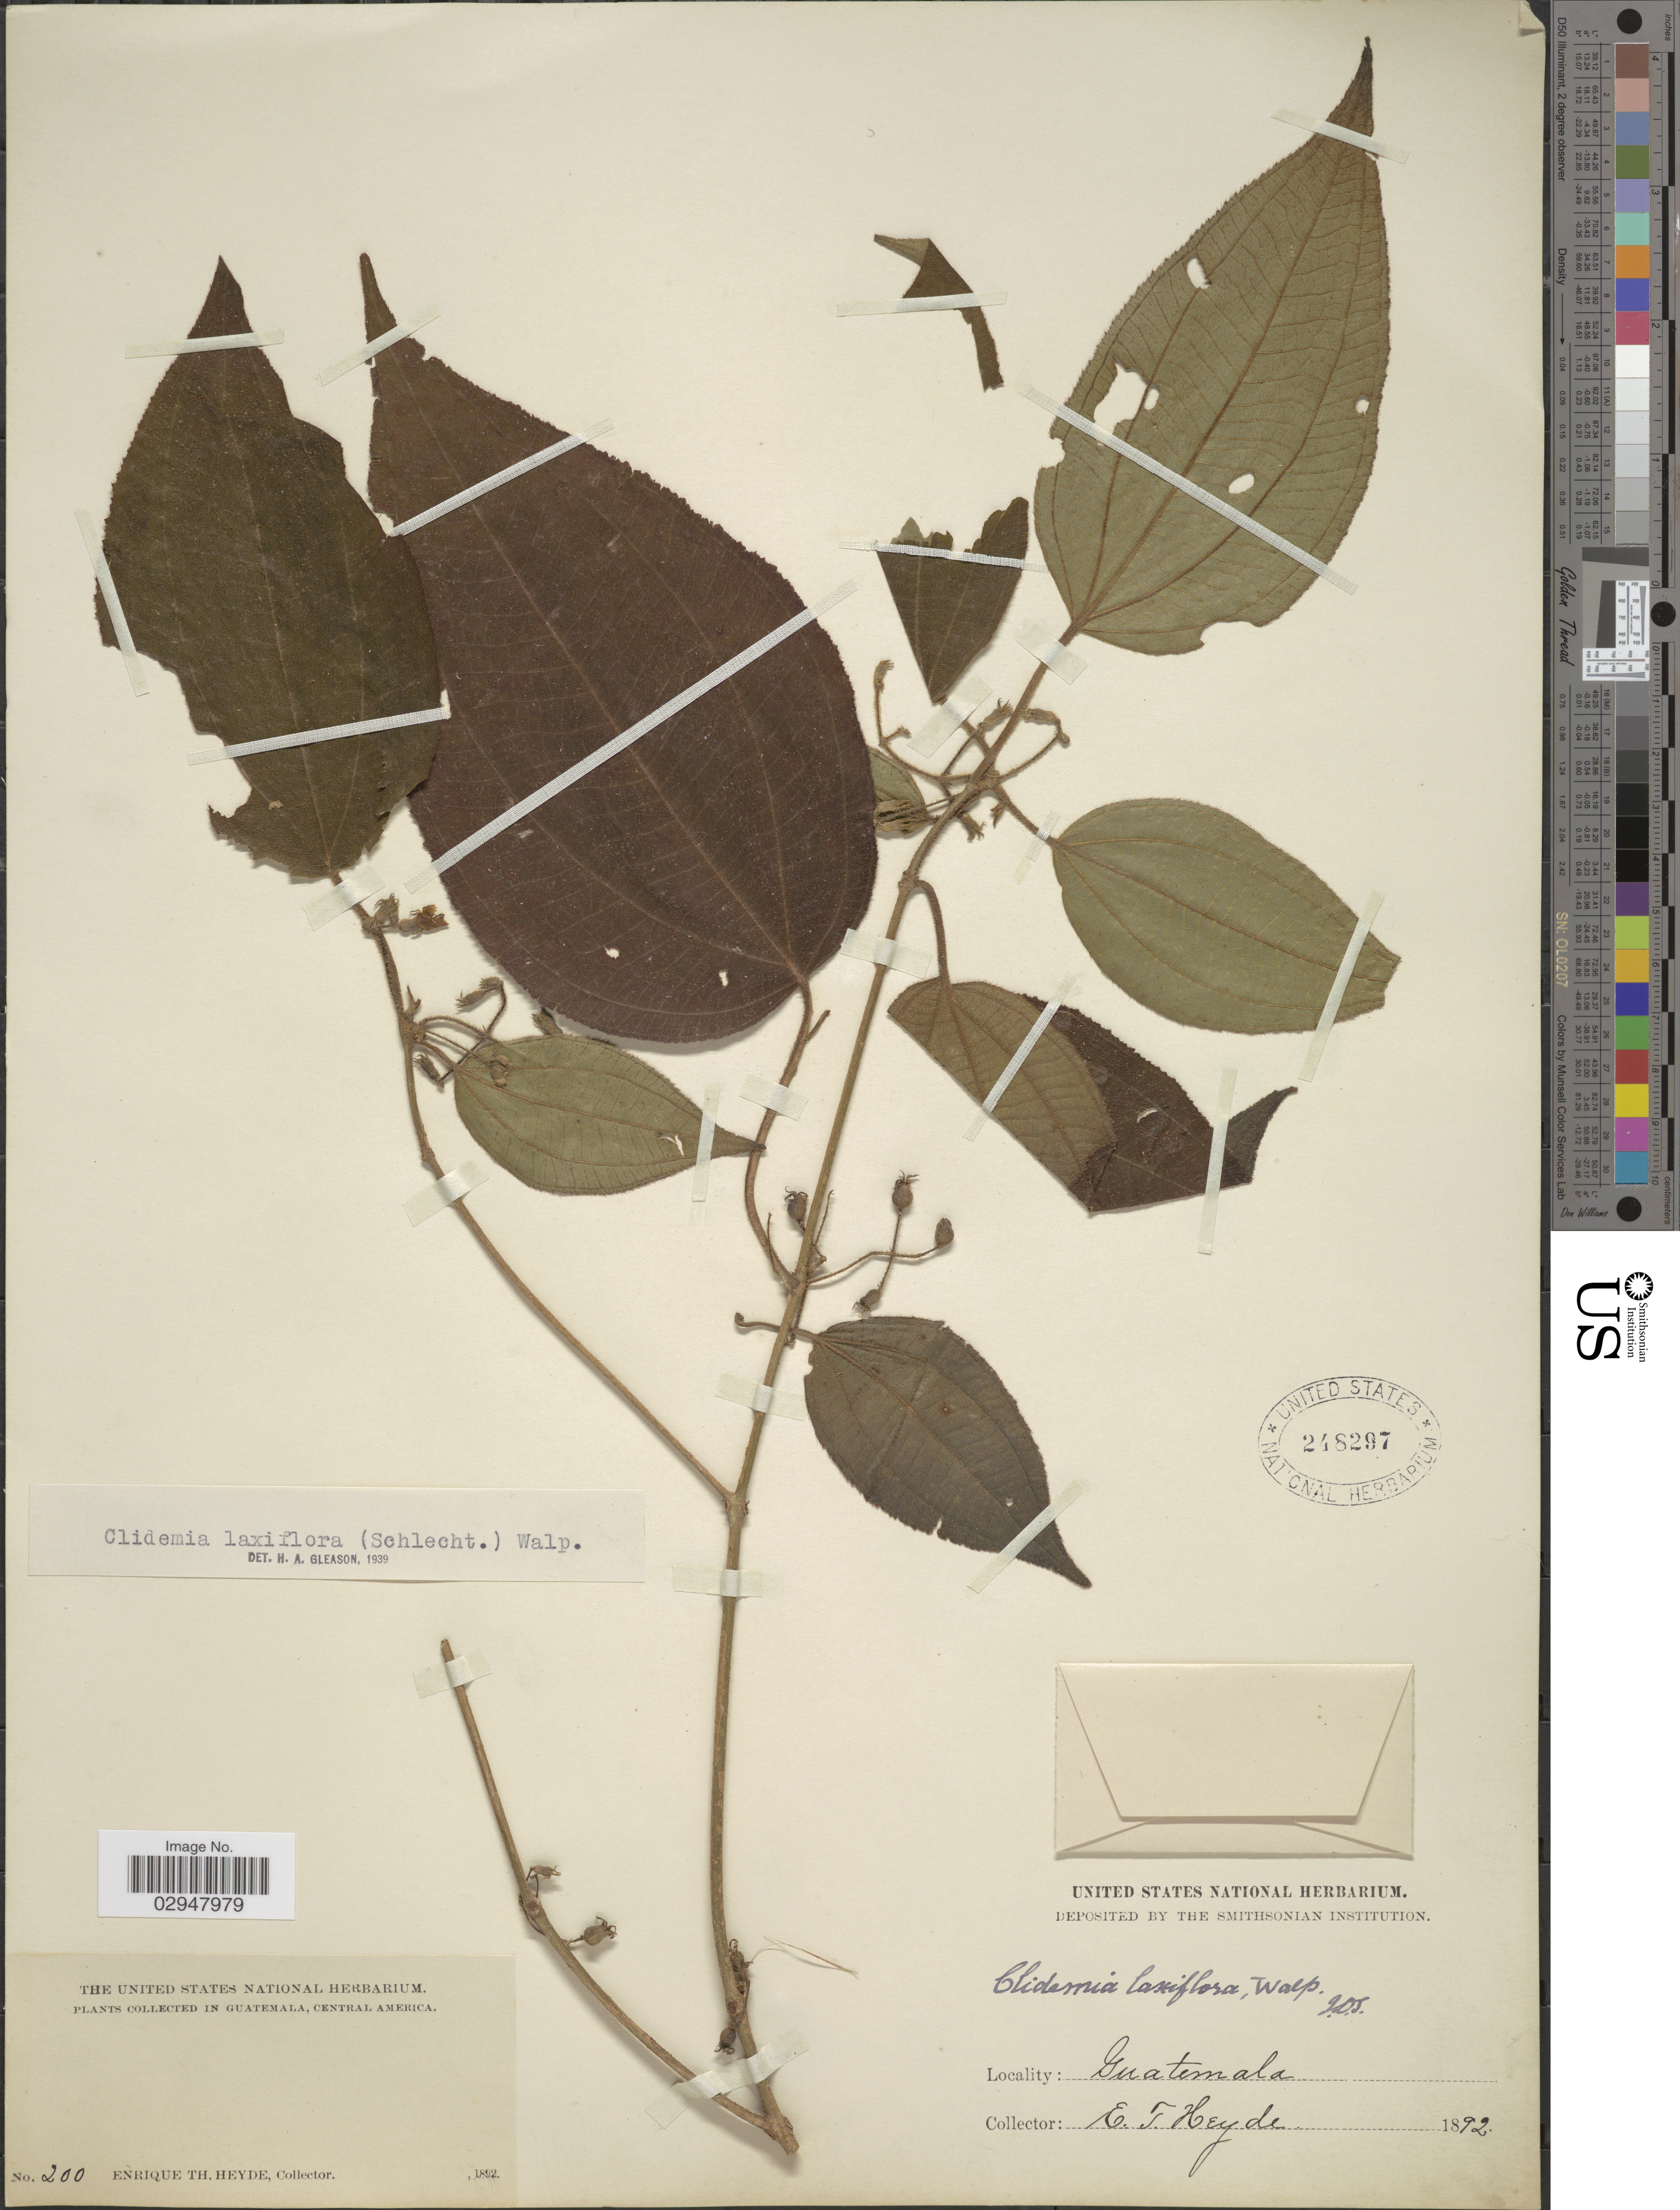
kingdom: Plantae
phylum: Tracheophyta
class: Magnoliopsida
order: Myrtales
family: Melastomataceae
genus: Clidemia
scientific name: Clidemia laxiflora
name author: (Schltdl.) Walp. ex Naudin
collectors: E. T. Heyde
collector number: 200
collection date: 1892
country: Guatemala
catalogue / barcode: US 248297